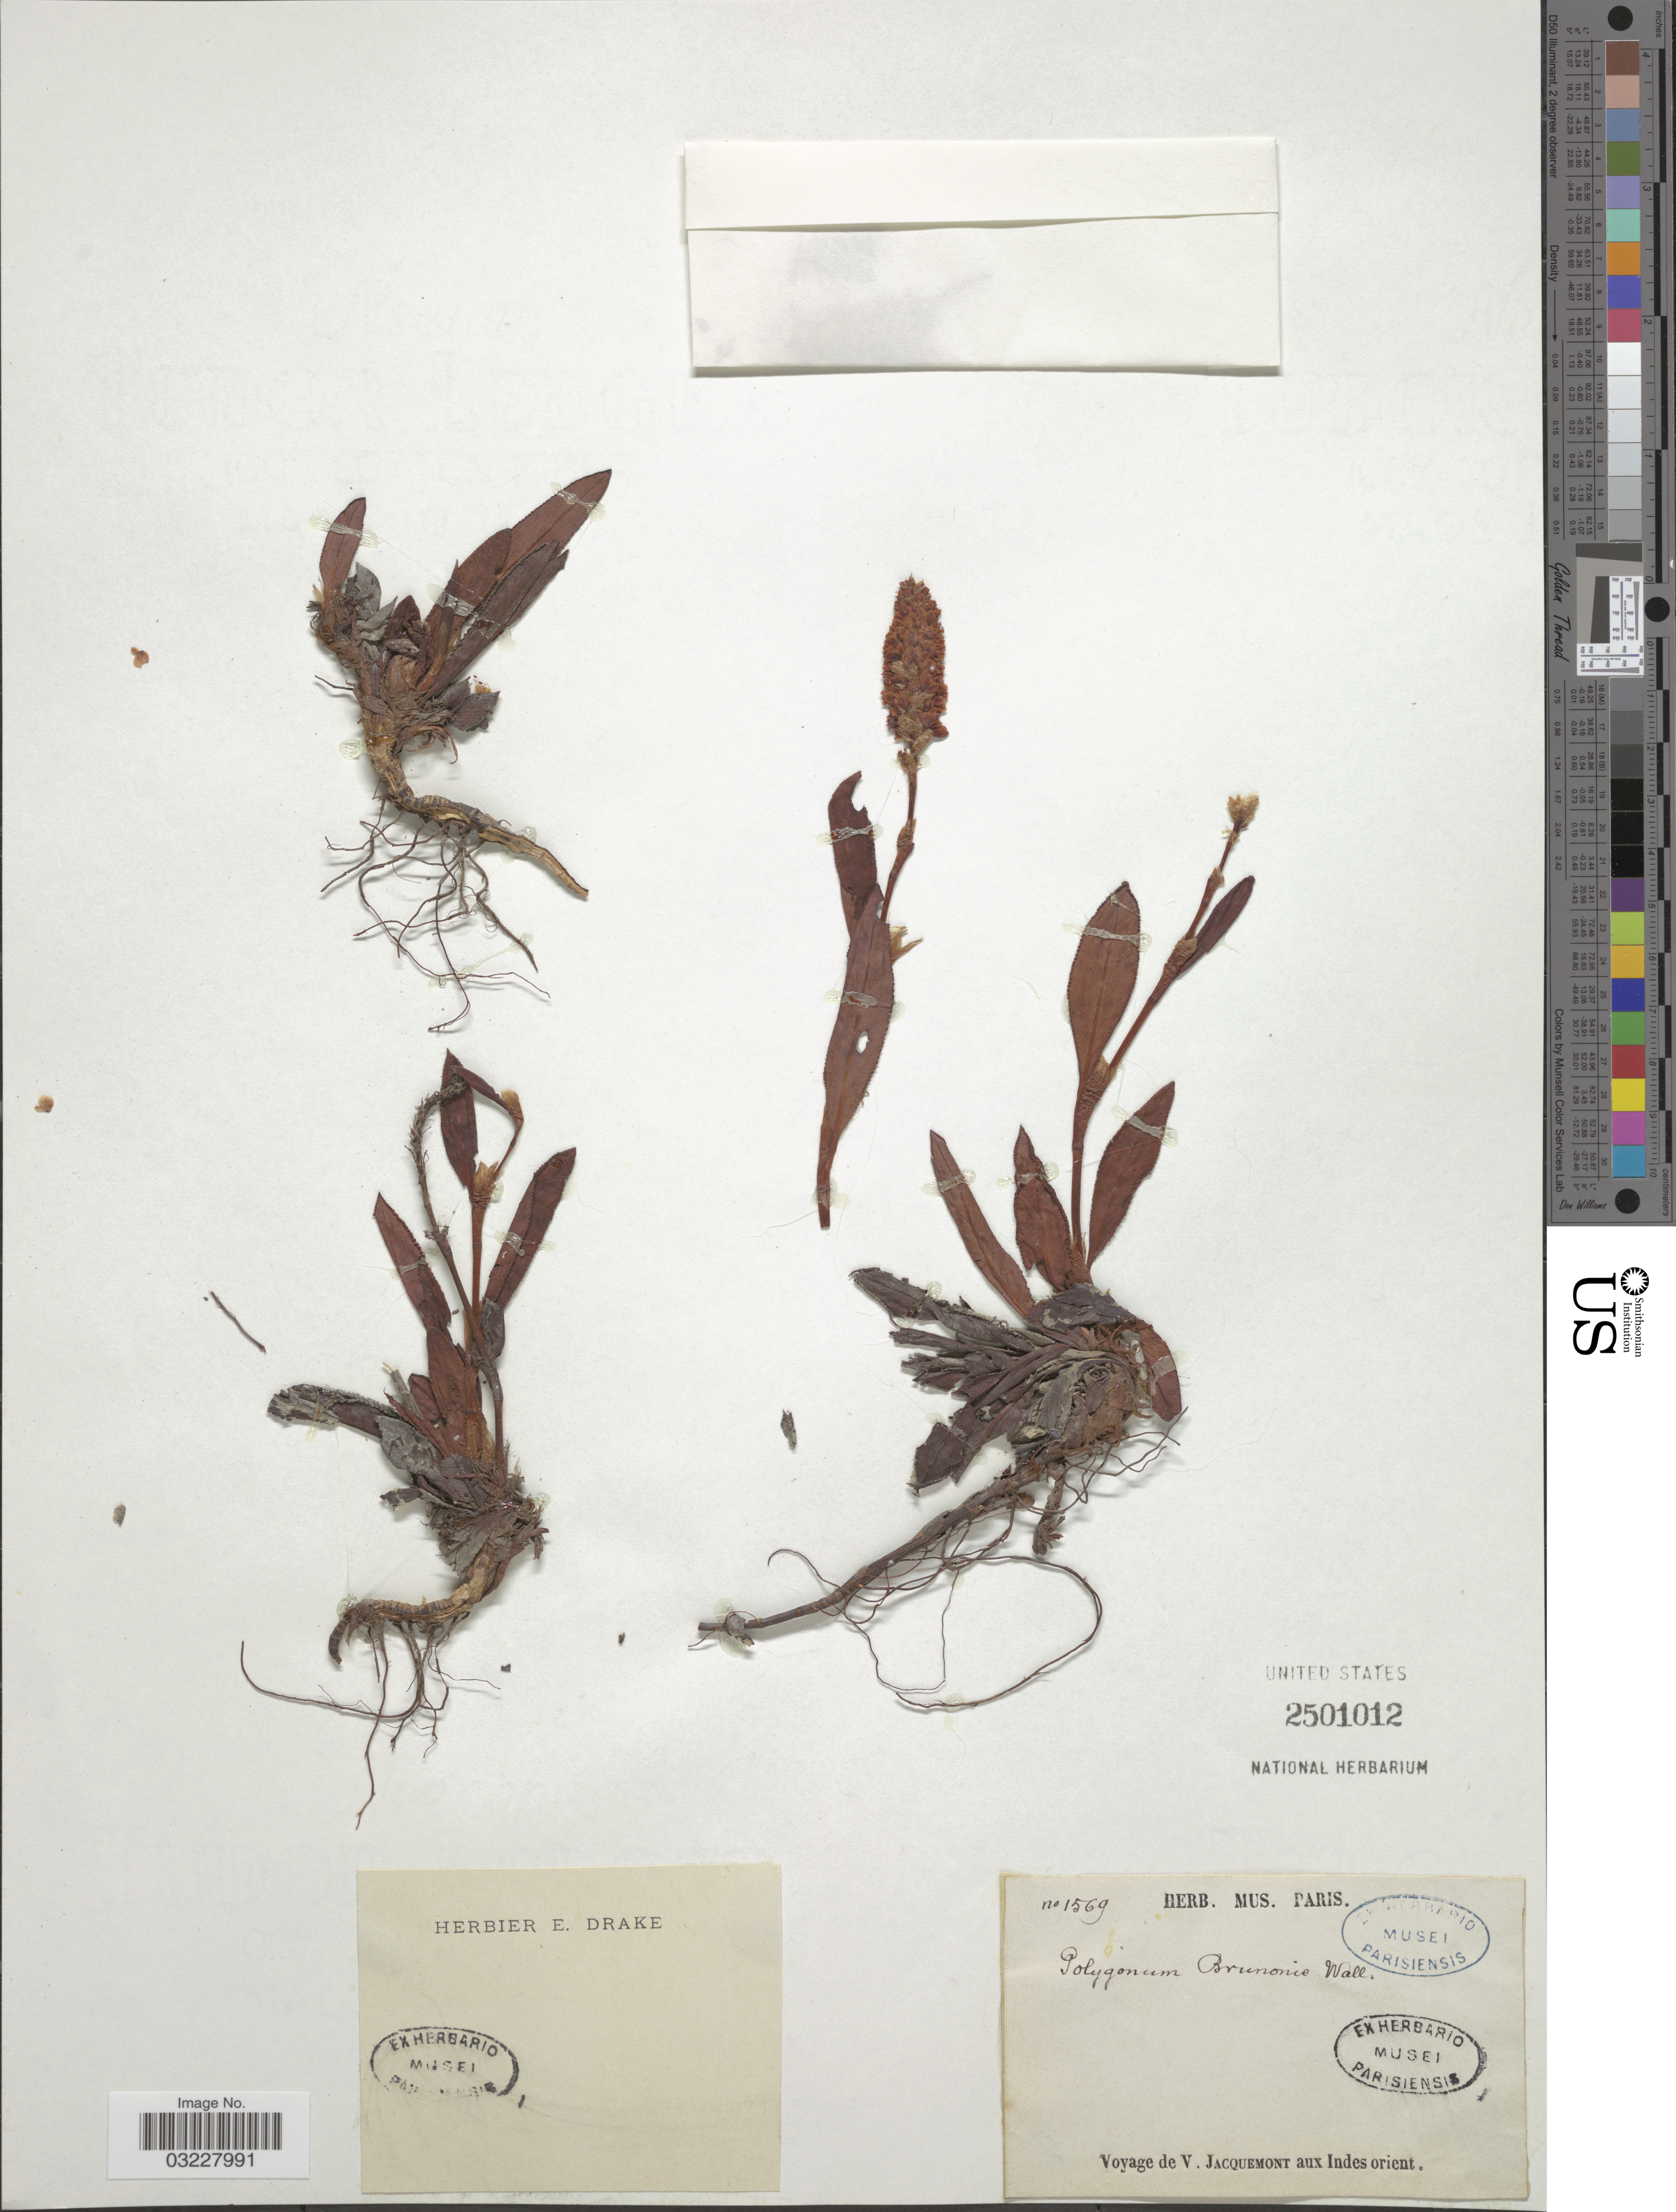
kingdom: Plantae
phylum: Tracheophyta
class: Magnoliopsida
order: Caryophyllales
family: Polygonaceae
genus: Polygonum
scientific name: Polygonum brunonis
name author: Wall.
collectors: V. Jacquemont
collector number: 1569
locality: Indes orient.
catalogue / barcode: US 2501012